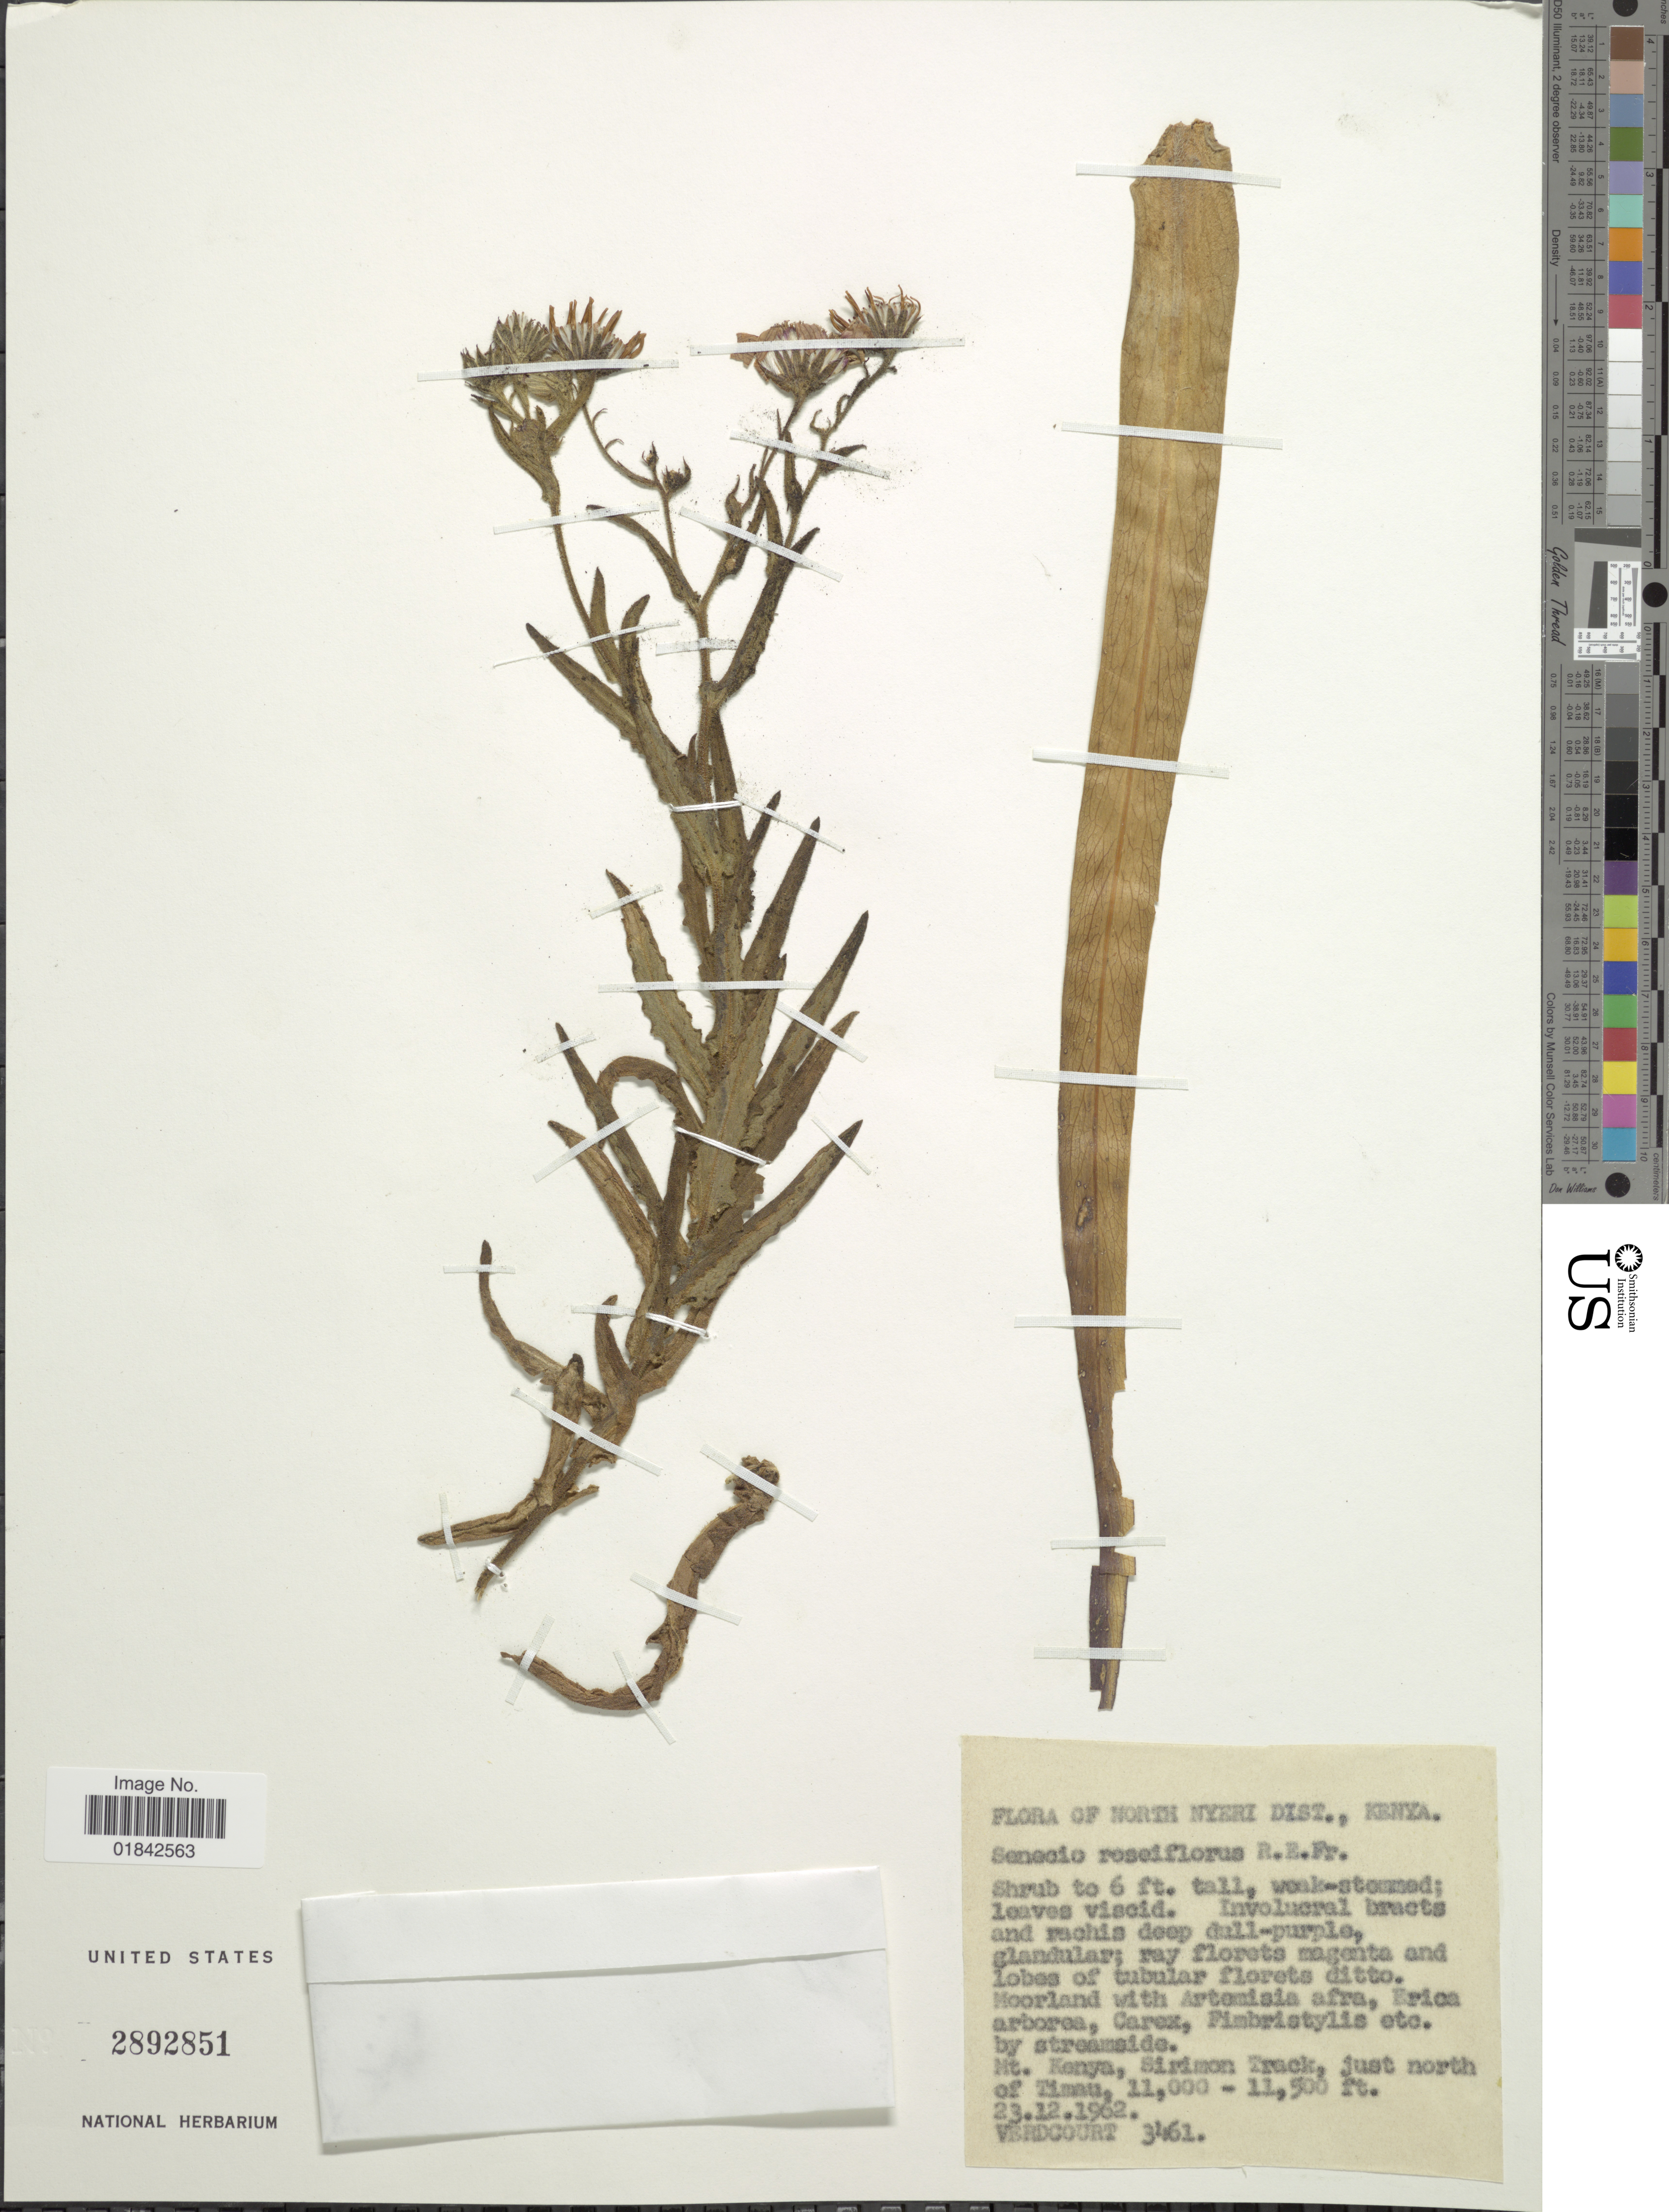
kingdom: Plantae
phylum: Tracheophyta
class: Magnoliopsida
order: Asterales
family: Asteraceae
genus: Senecio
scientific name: Senecio roseiflorus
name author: R.E. Fr.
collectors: Verdcourt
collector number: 3461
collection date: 1962-12-23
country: Kenya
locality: North Nyeri Dist., Mt. Kenya, Sirimon Track, just north of Timau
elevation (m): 3353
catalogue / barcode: US 2892851